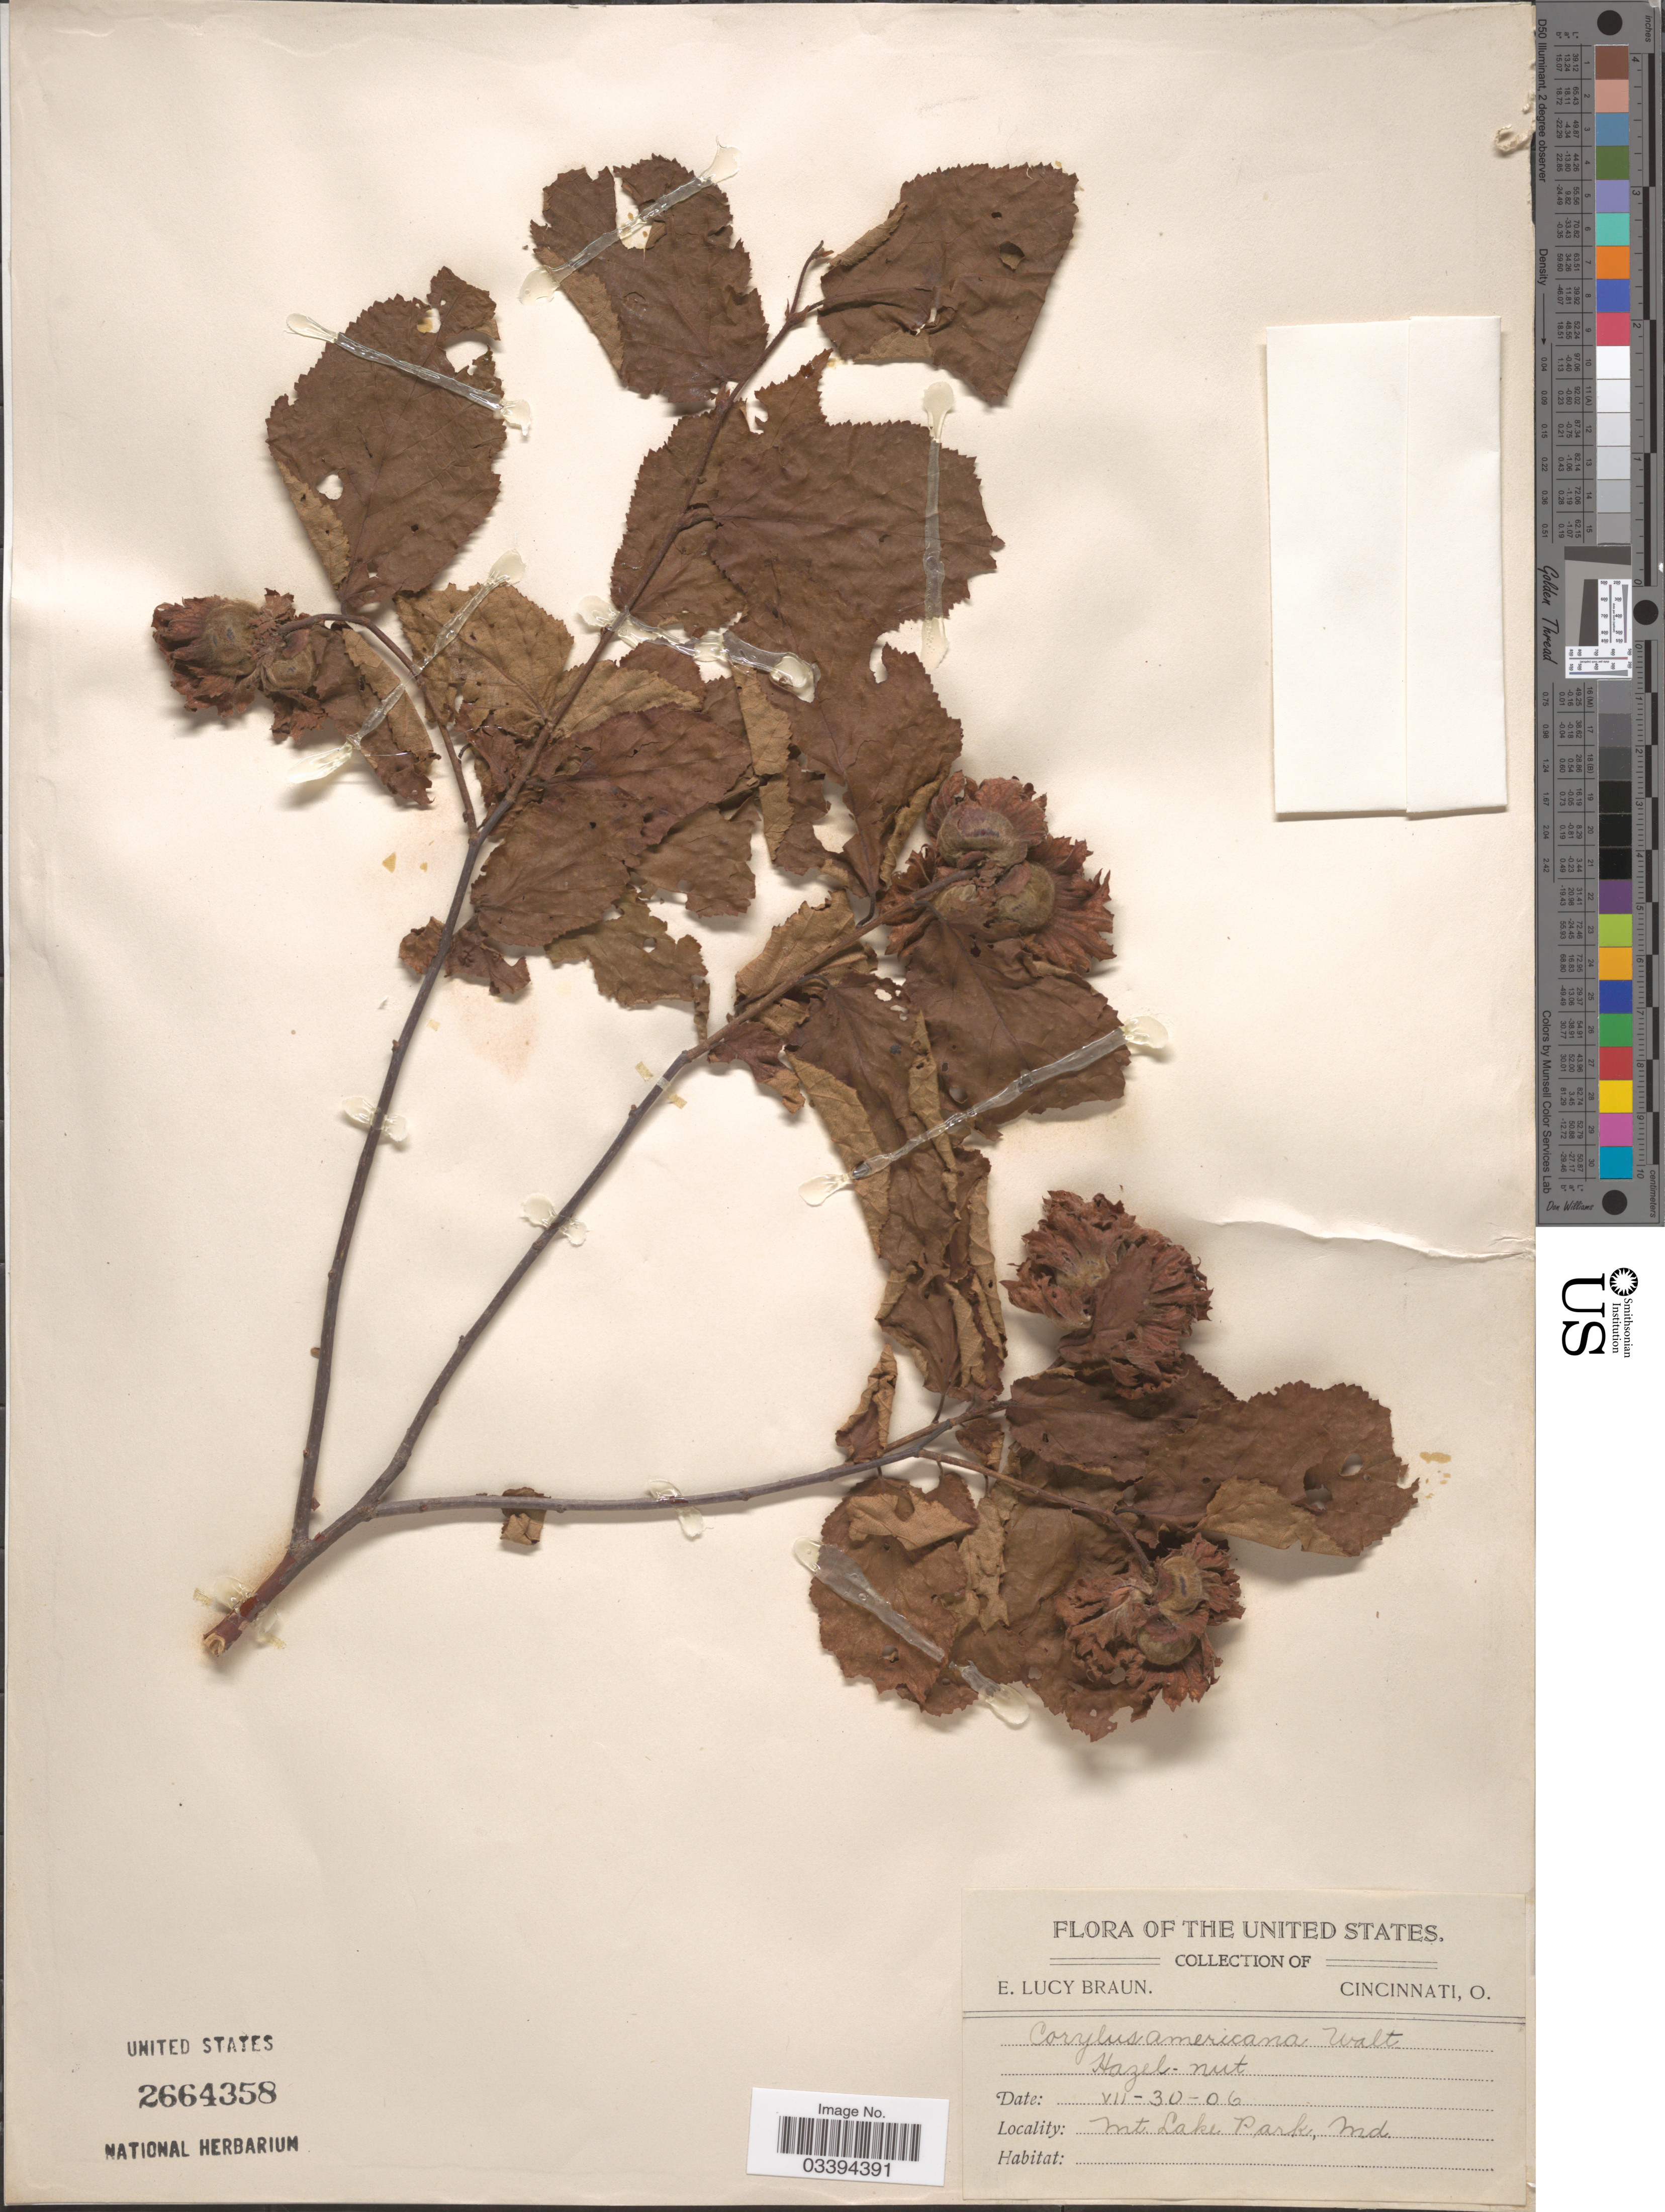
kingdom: Plantae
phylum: Tracheophyta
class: Magnoliopsida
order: Fagales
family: Betulaceae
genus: Corylus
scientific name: Corylus americana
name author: Walter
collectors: E. L. Braun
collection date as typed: Transcribed d/m/y: 30/7/6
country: United States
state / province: Maryland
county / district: Garrett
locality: Mt Lake Park.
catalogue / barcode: US 2664358